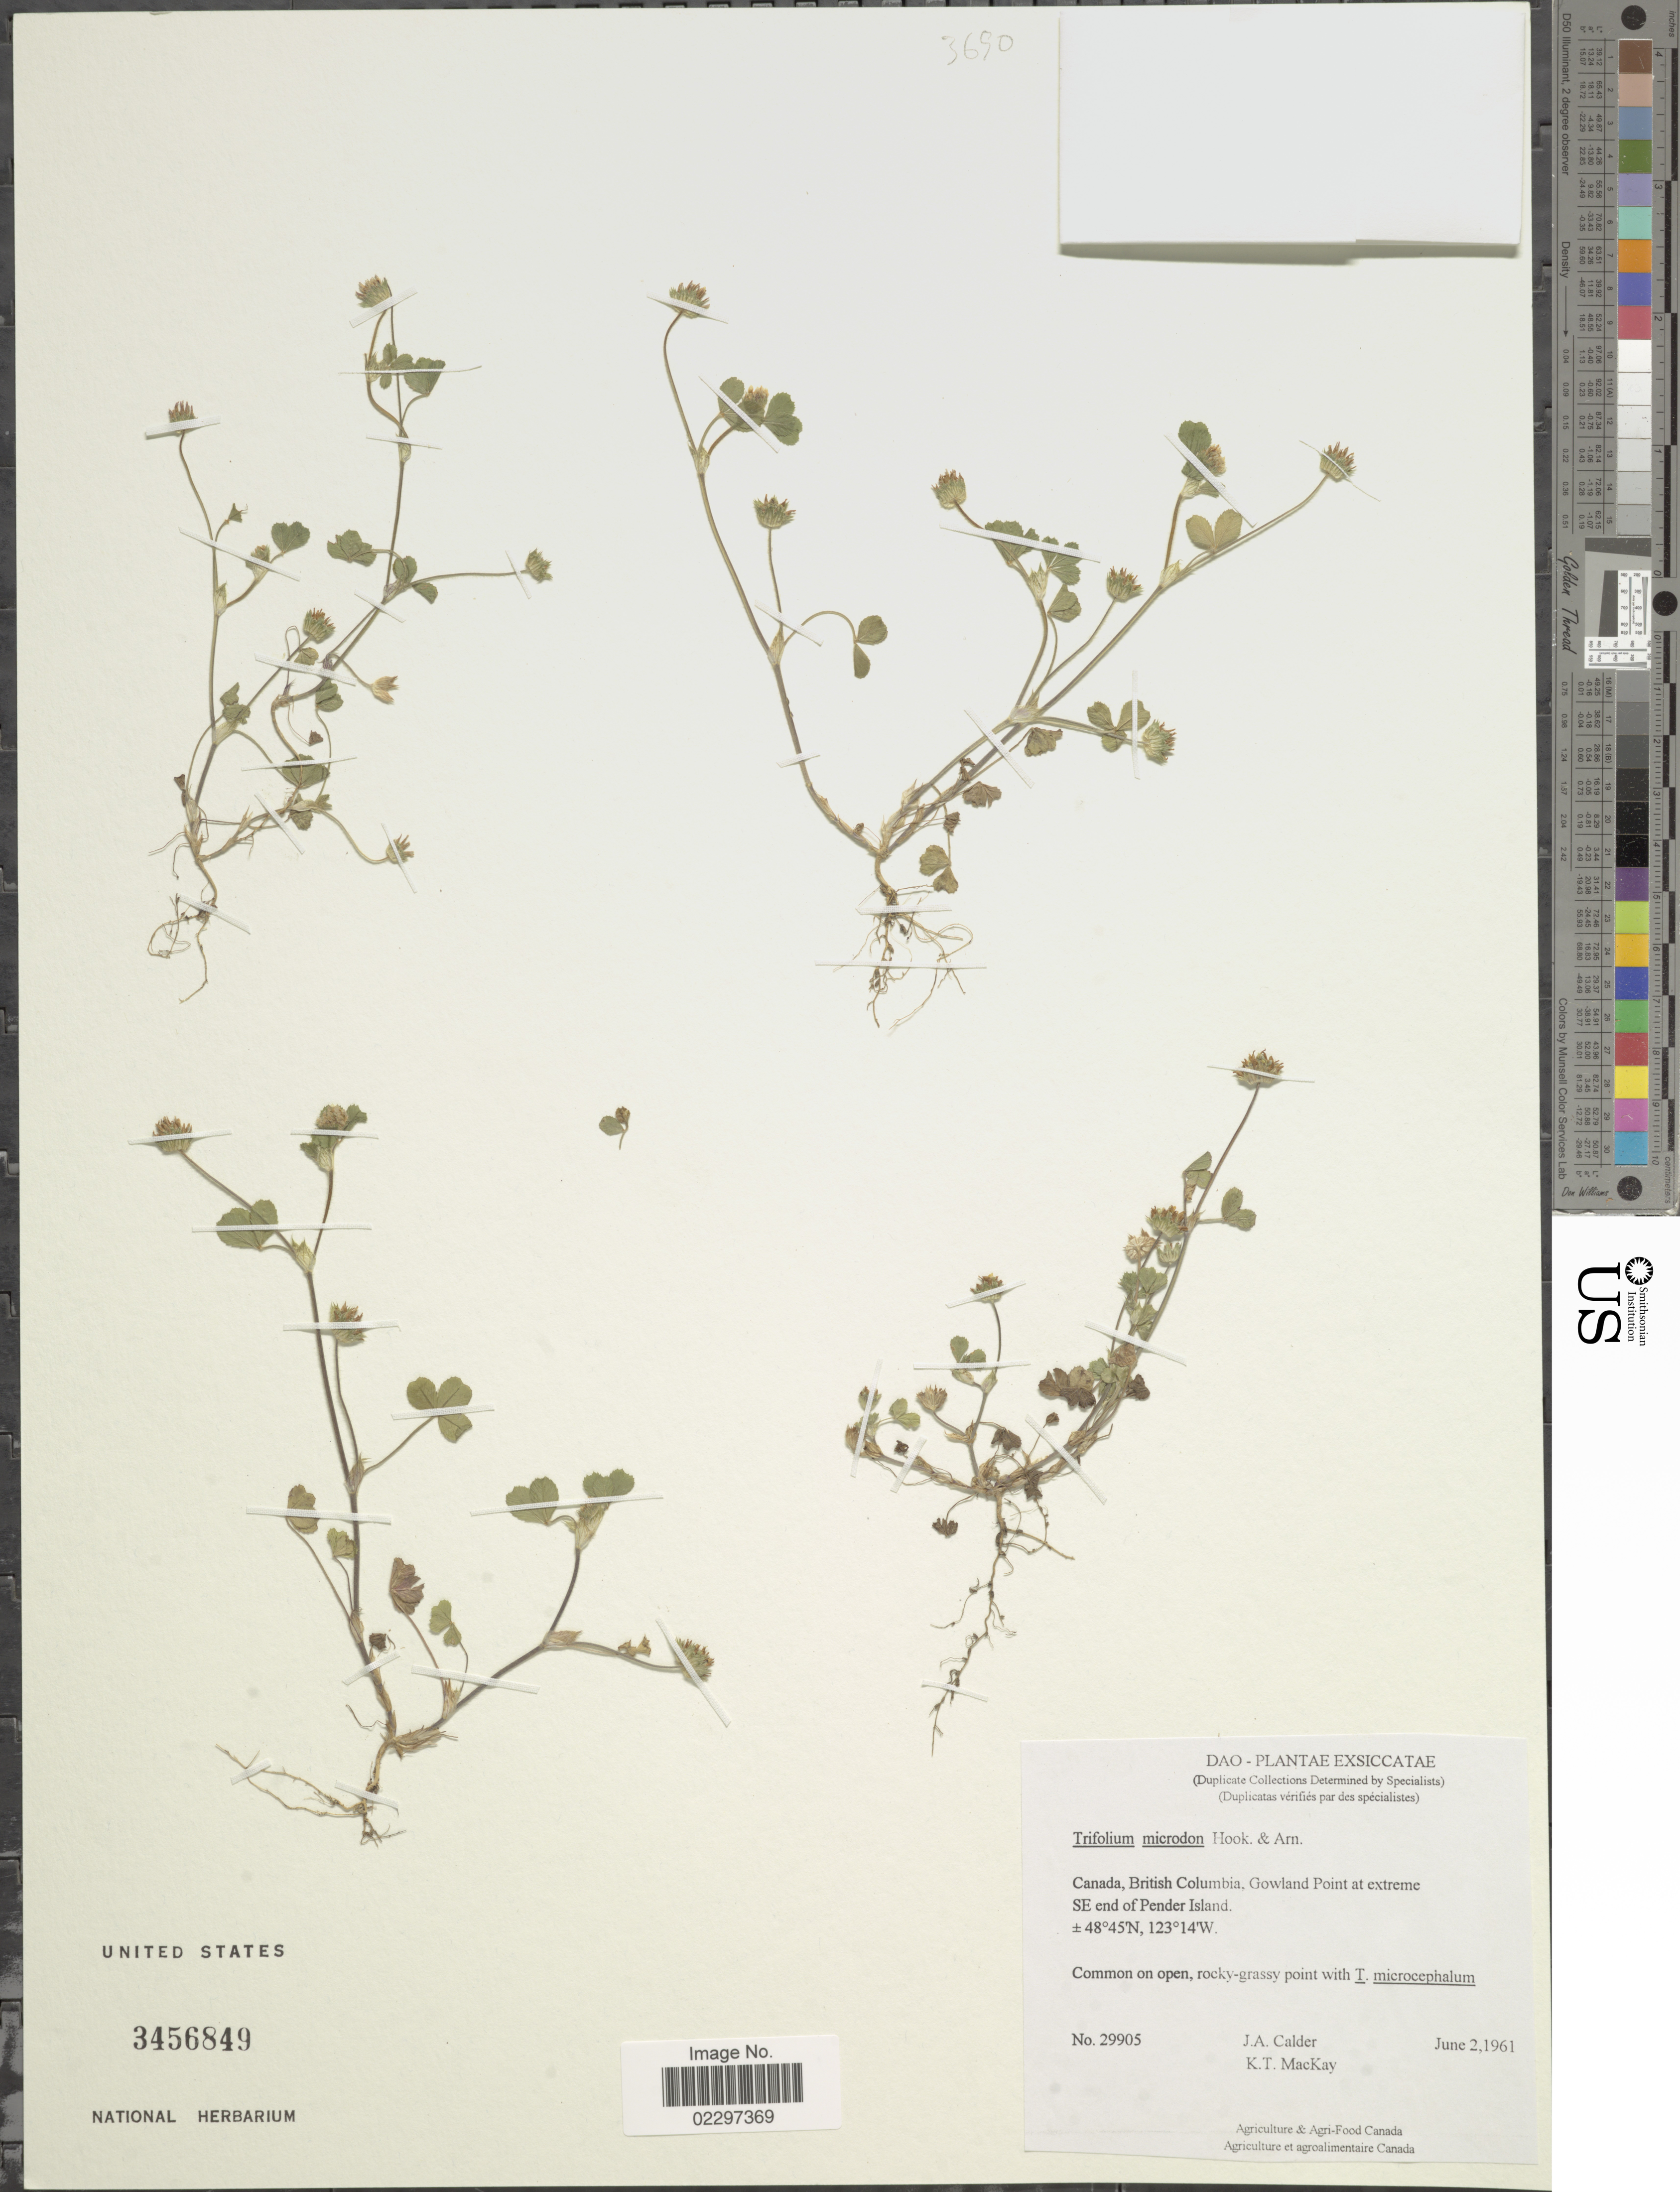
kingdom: Plantae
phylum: Tracheophyta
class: Magnoliopsida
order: Fabales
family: Fabaceae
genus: Trifolium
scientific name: Trifolium microdon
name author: Hook. & Arn.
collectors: J. A. Calder & K. T. Mackay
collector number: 29905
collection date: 1961-06-02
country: Canada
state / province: British Columbia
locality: Gowland Point at extreme SE end of Pender Island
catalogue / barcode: US 3456849